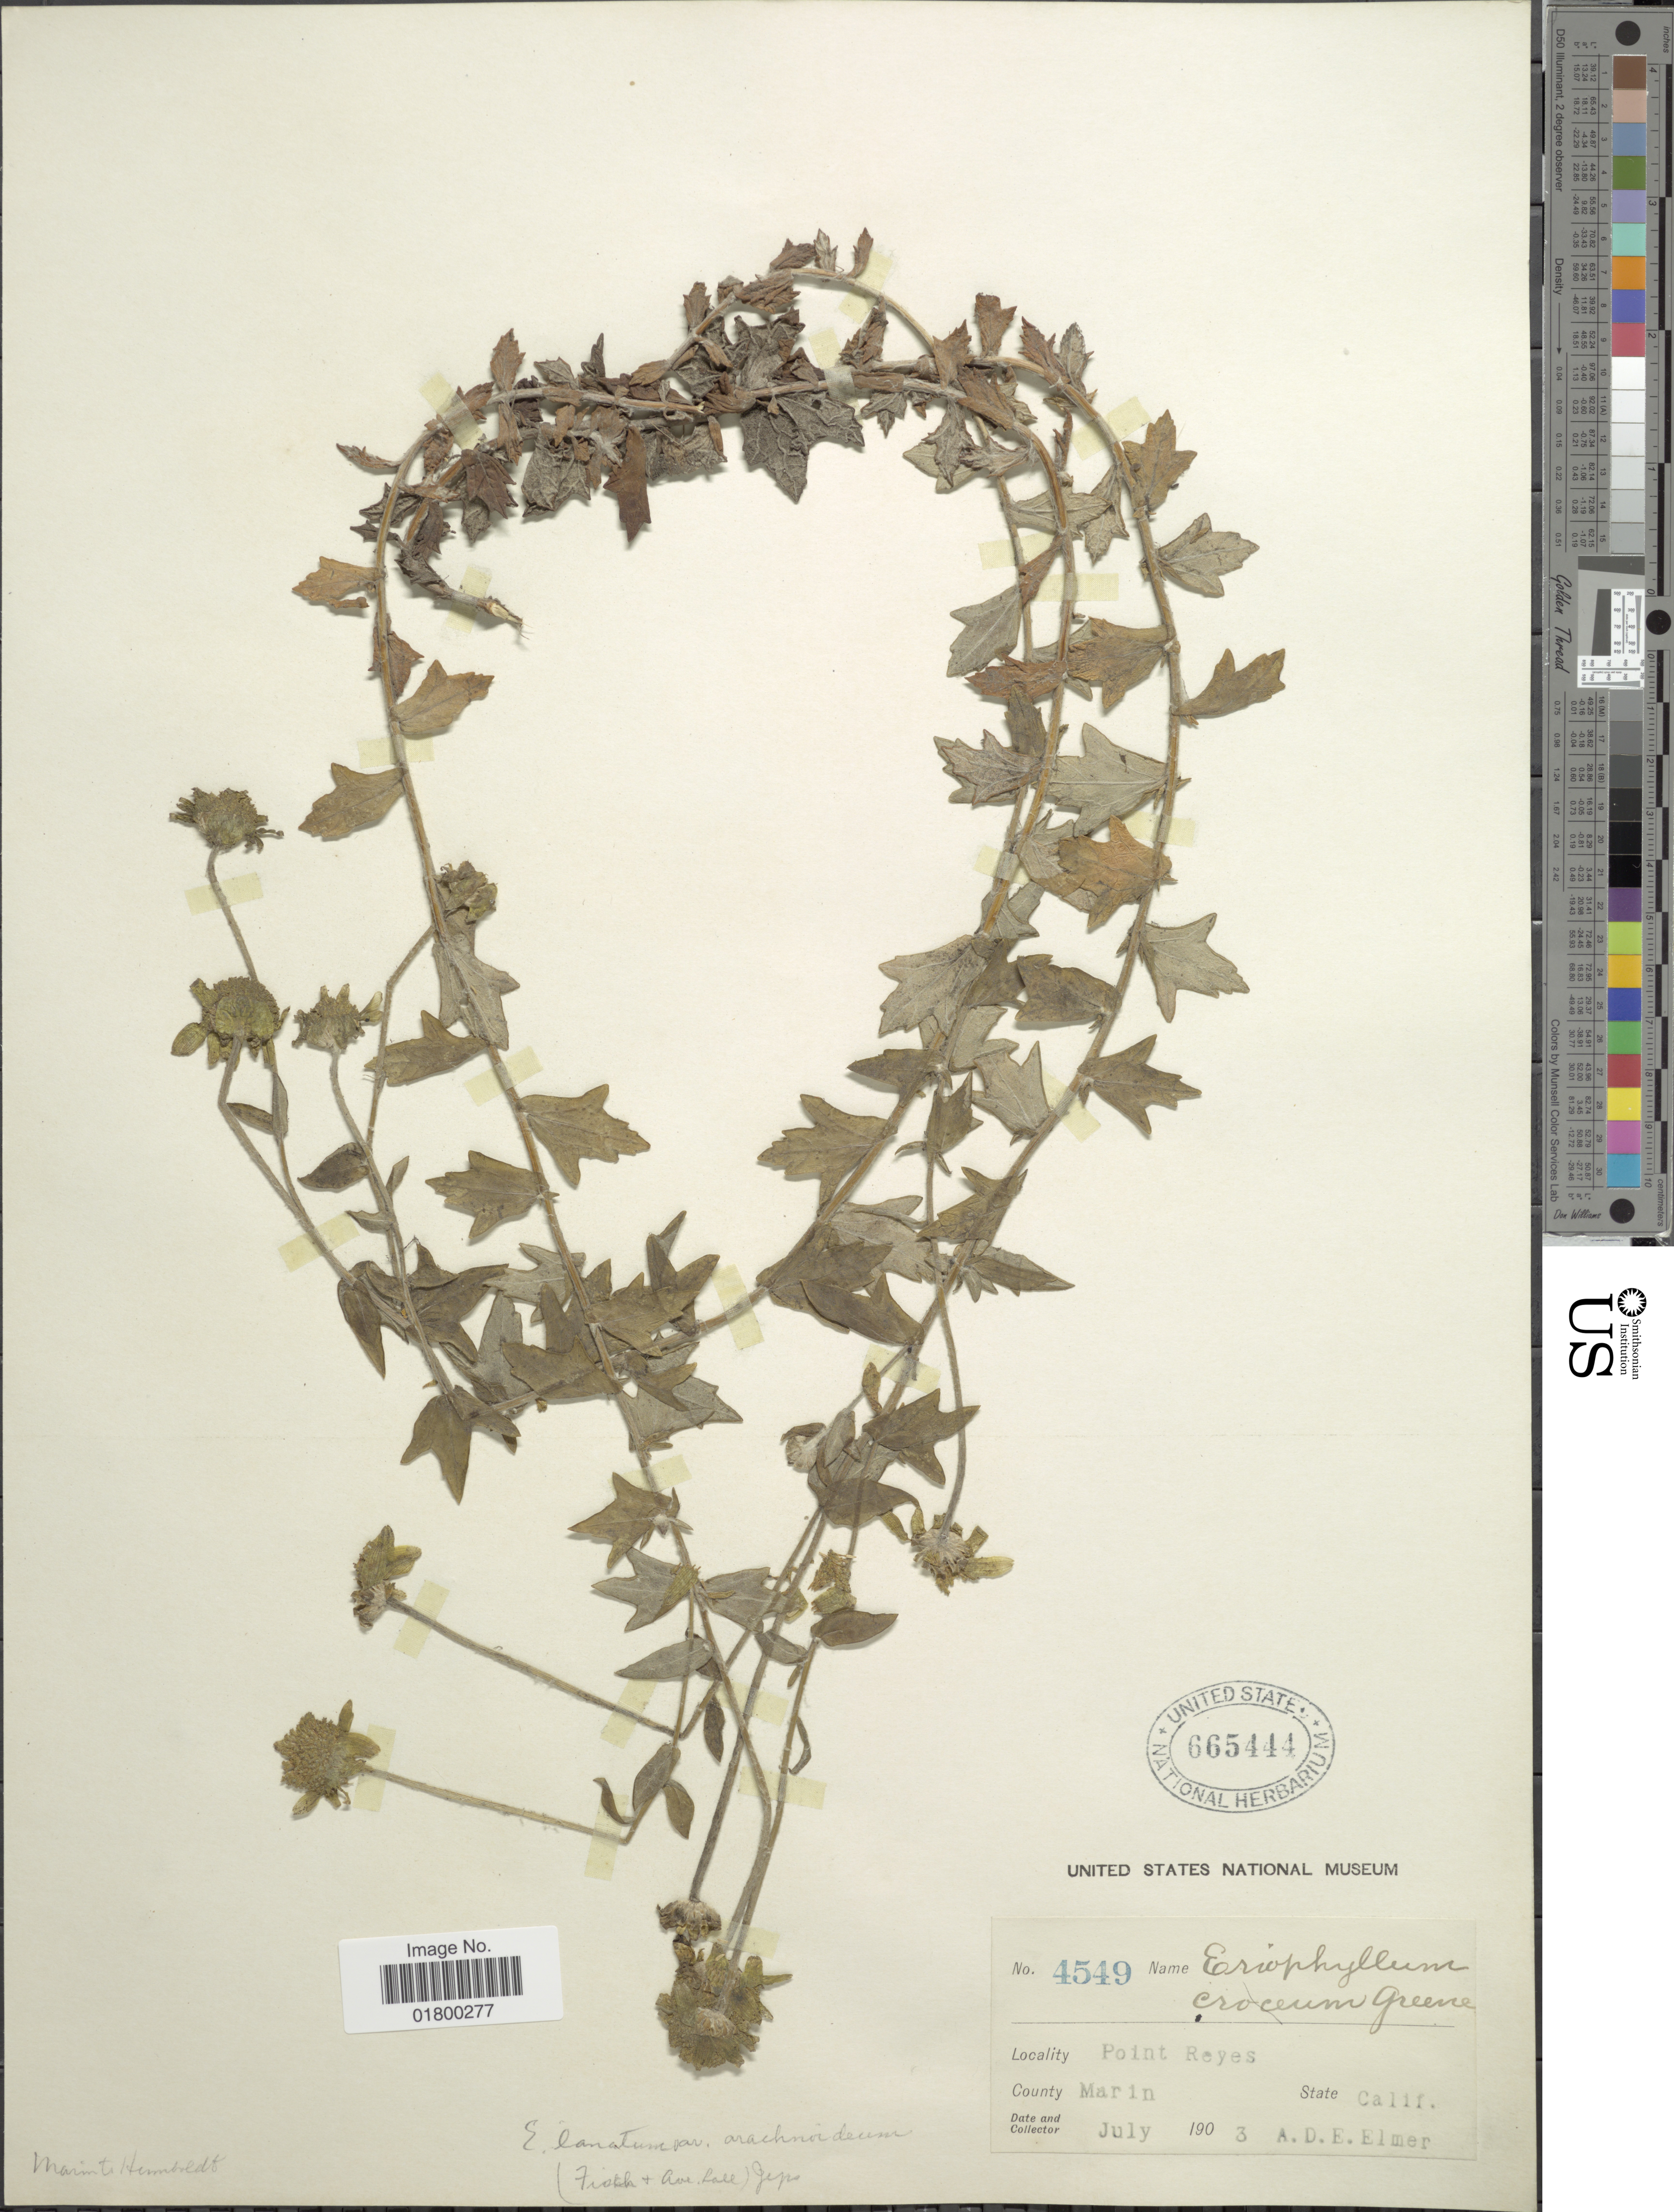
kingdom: Plantae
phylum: Tracheophyta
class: Magnoliopsida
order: Asterales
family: Asteraceae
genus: Eriophyllum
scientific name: Eriophyllum lanatum var. arachnoideum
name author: (Fisch. & Avé-Lall.) Jeps.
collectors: A. D. E. Elmer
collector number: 4549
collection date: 1903-07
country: United States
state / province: California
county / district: Marin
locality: Point Reyes, County Marin, State Calif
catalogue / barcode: US 665444